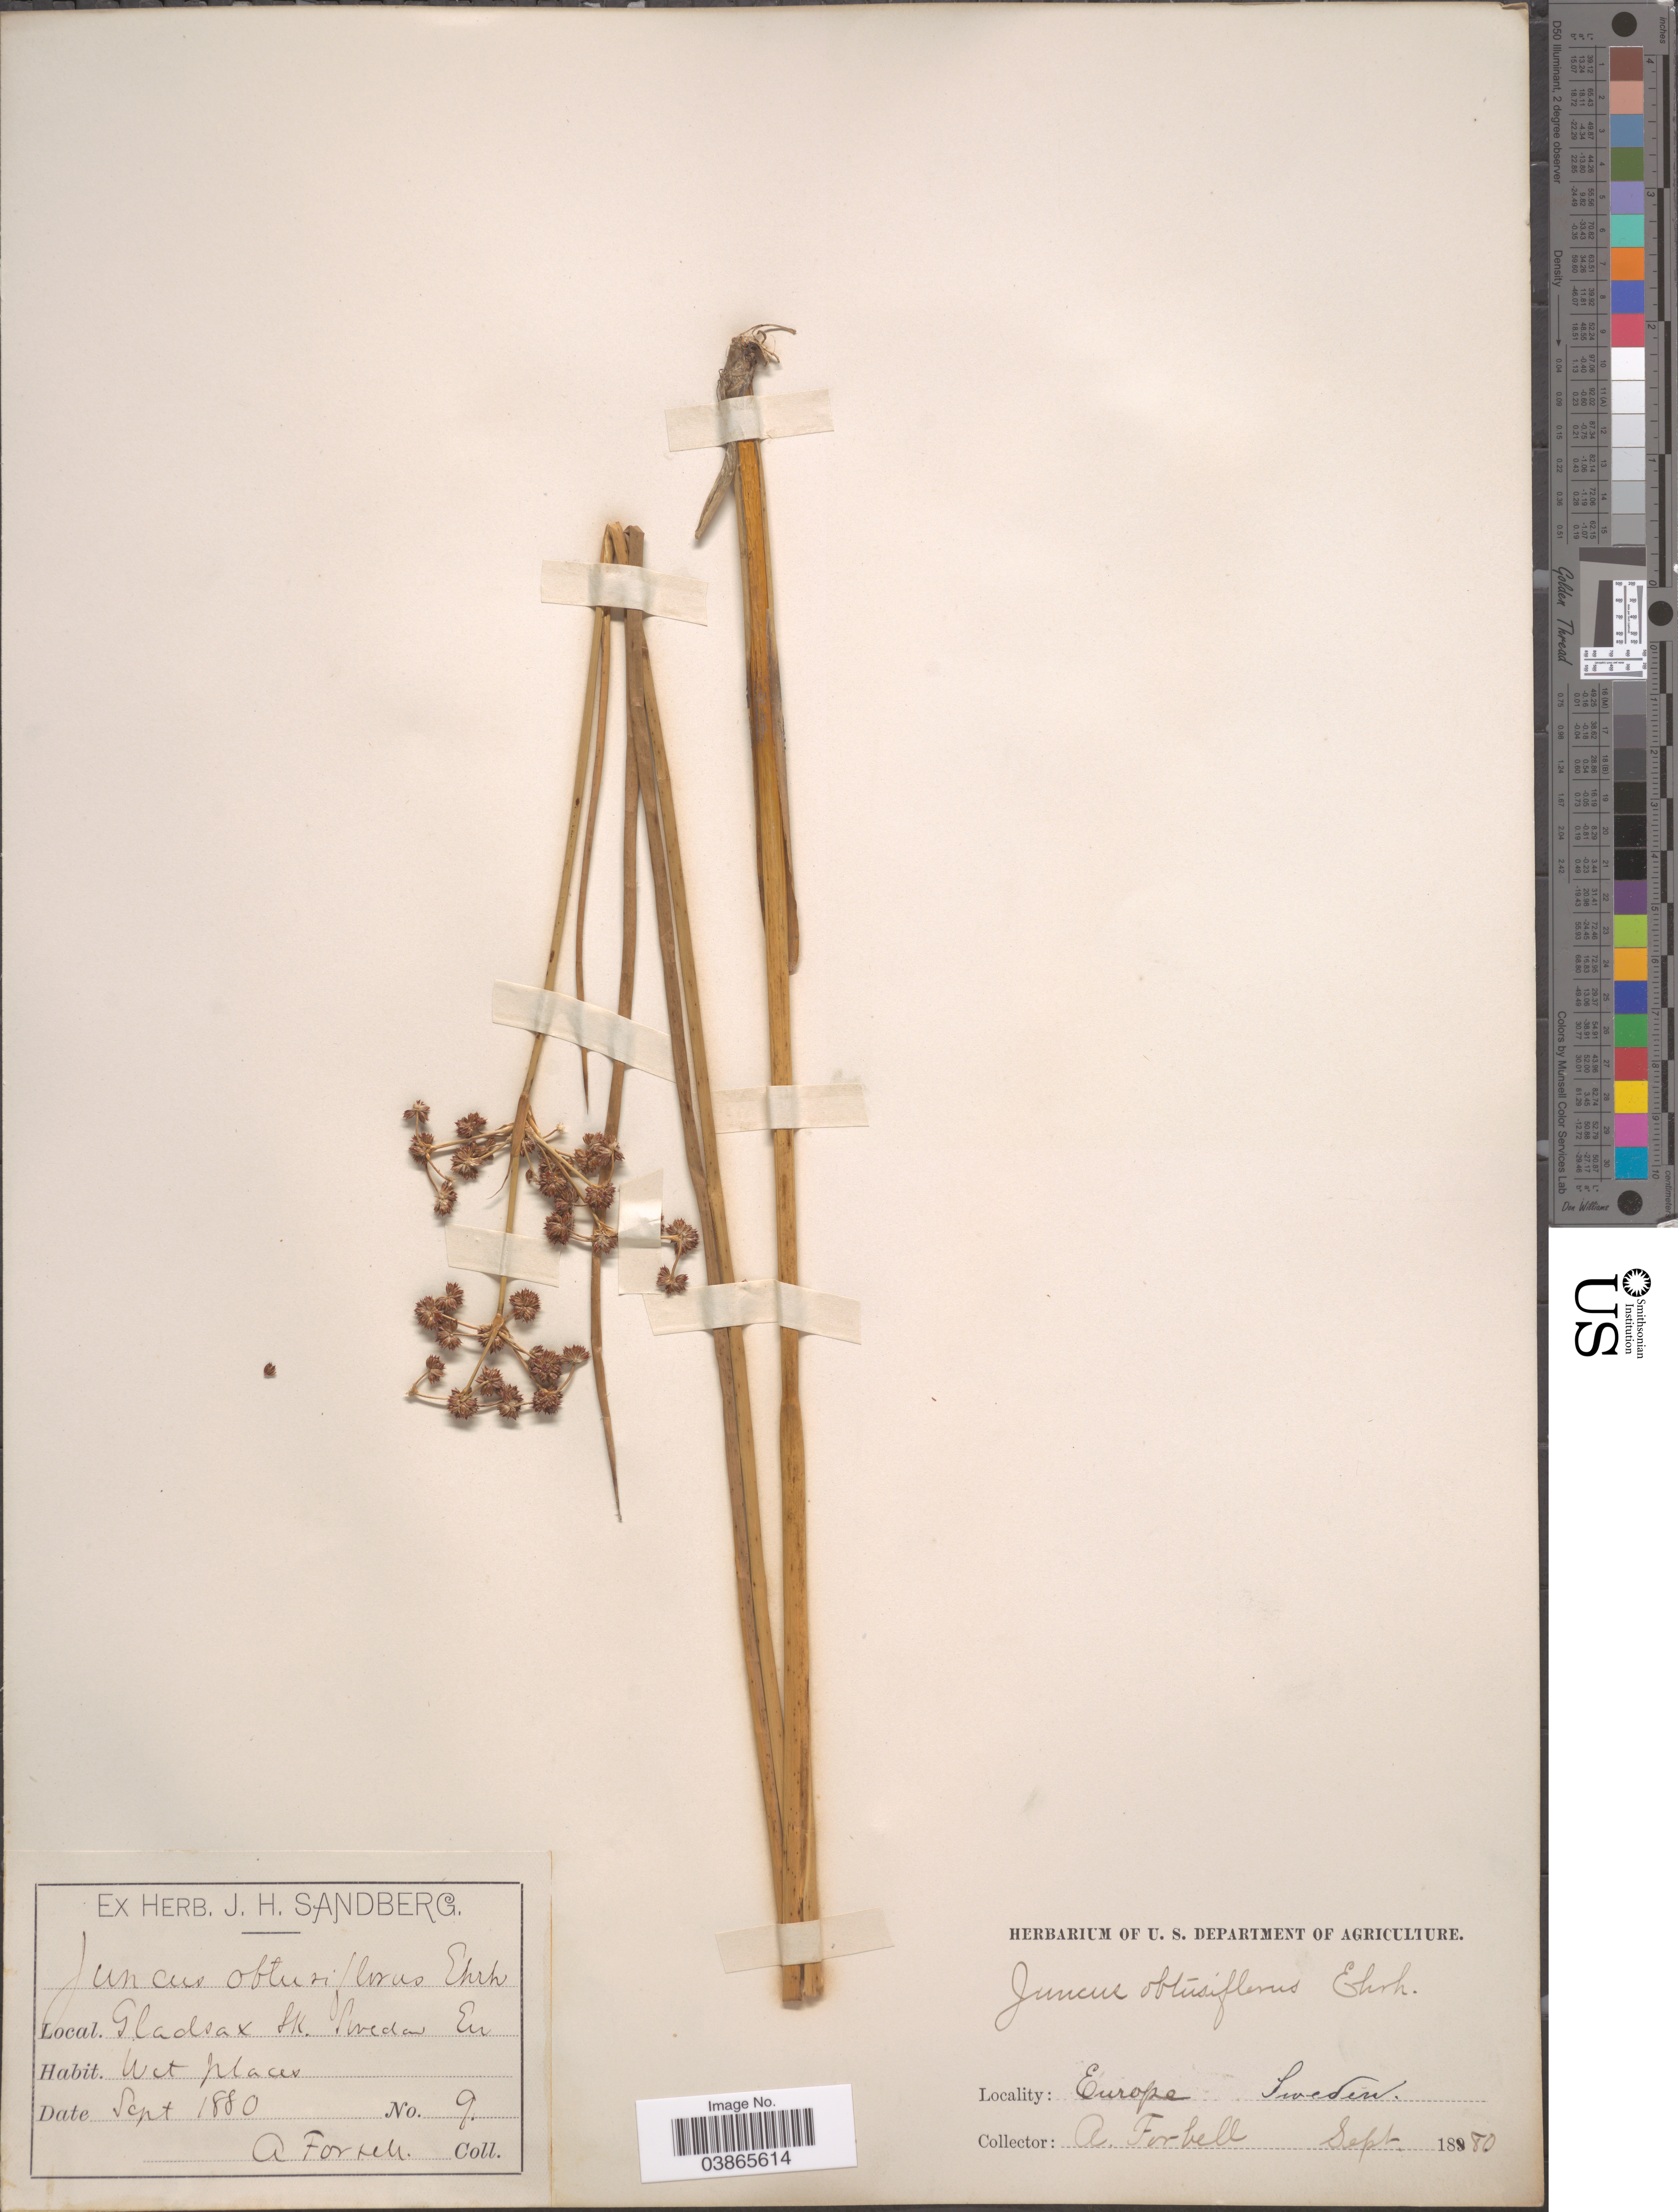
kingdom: Plantae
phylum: Tracheophyta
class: Liliopsida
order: Poales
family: Juncaceae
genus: Juncus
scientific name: Juncus obtusiflorus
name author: Ehrh. ex Hoffm.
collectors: A. Fortell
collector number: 9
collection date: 1880-09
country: Sweden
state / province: Skåne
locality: Gladsax Sk.